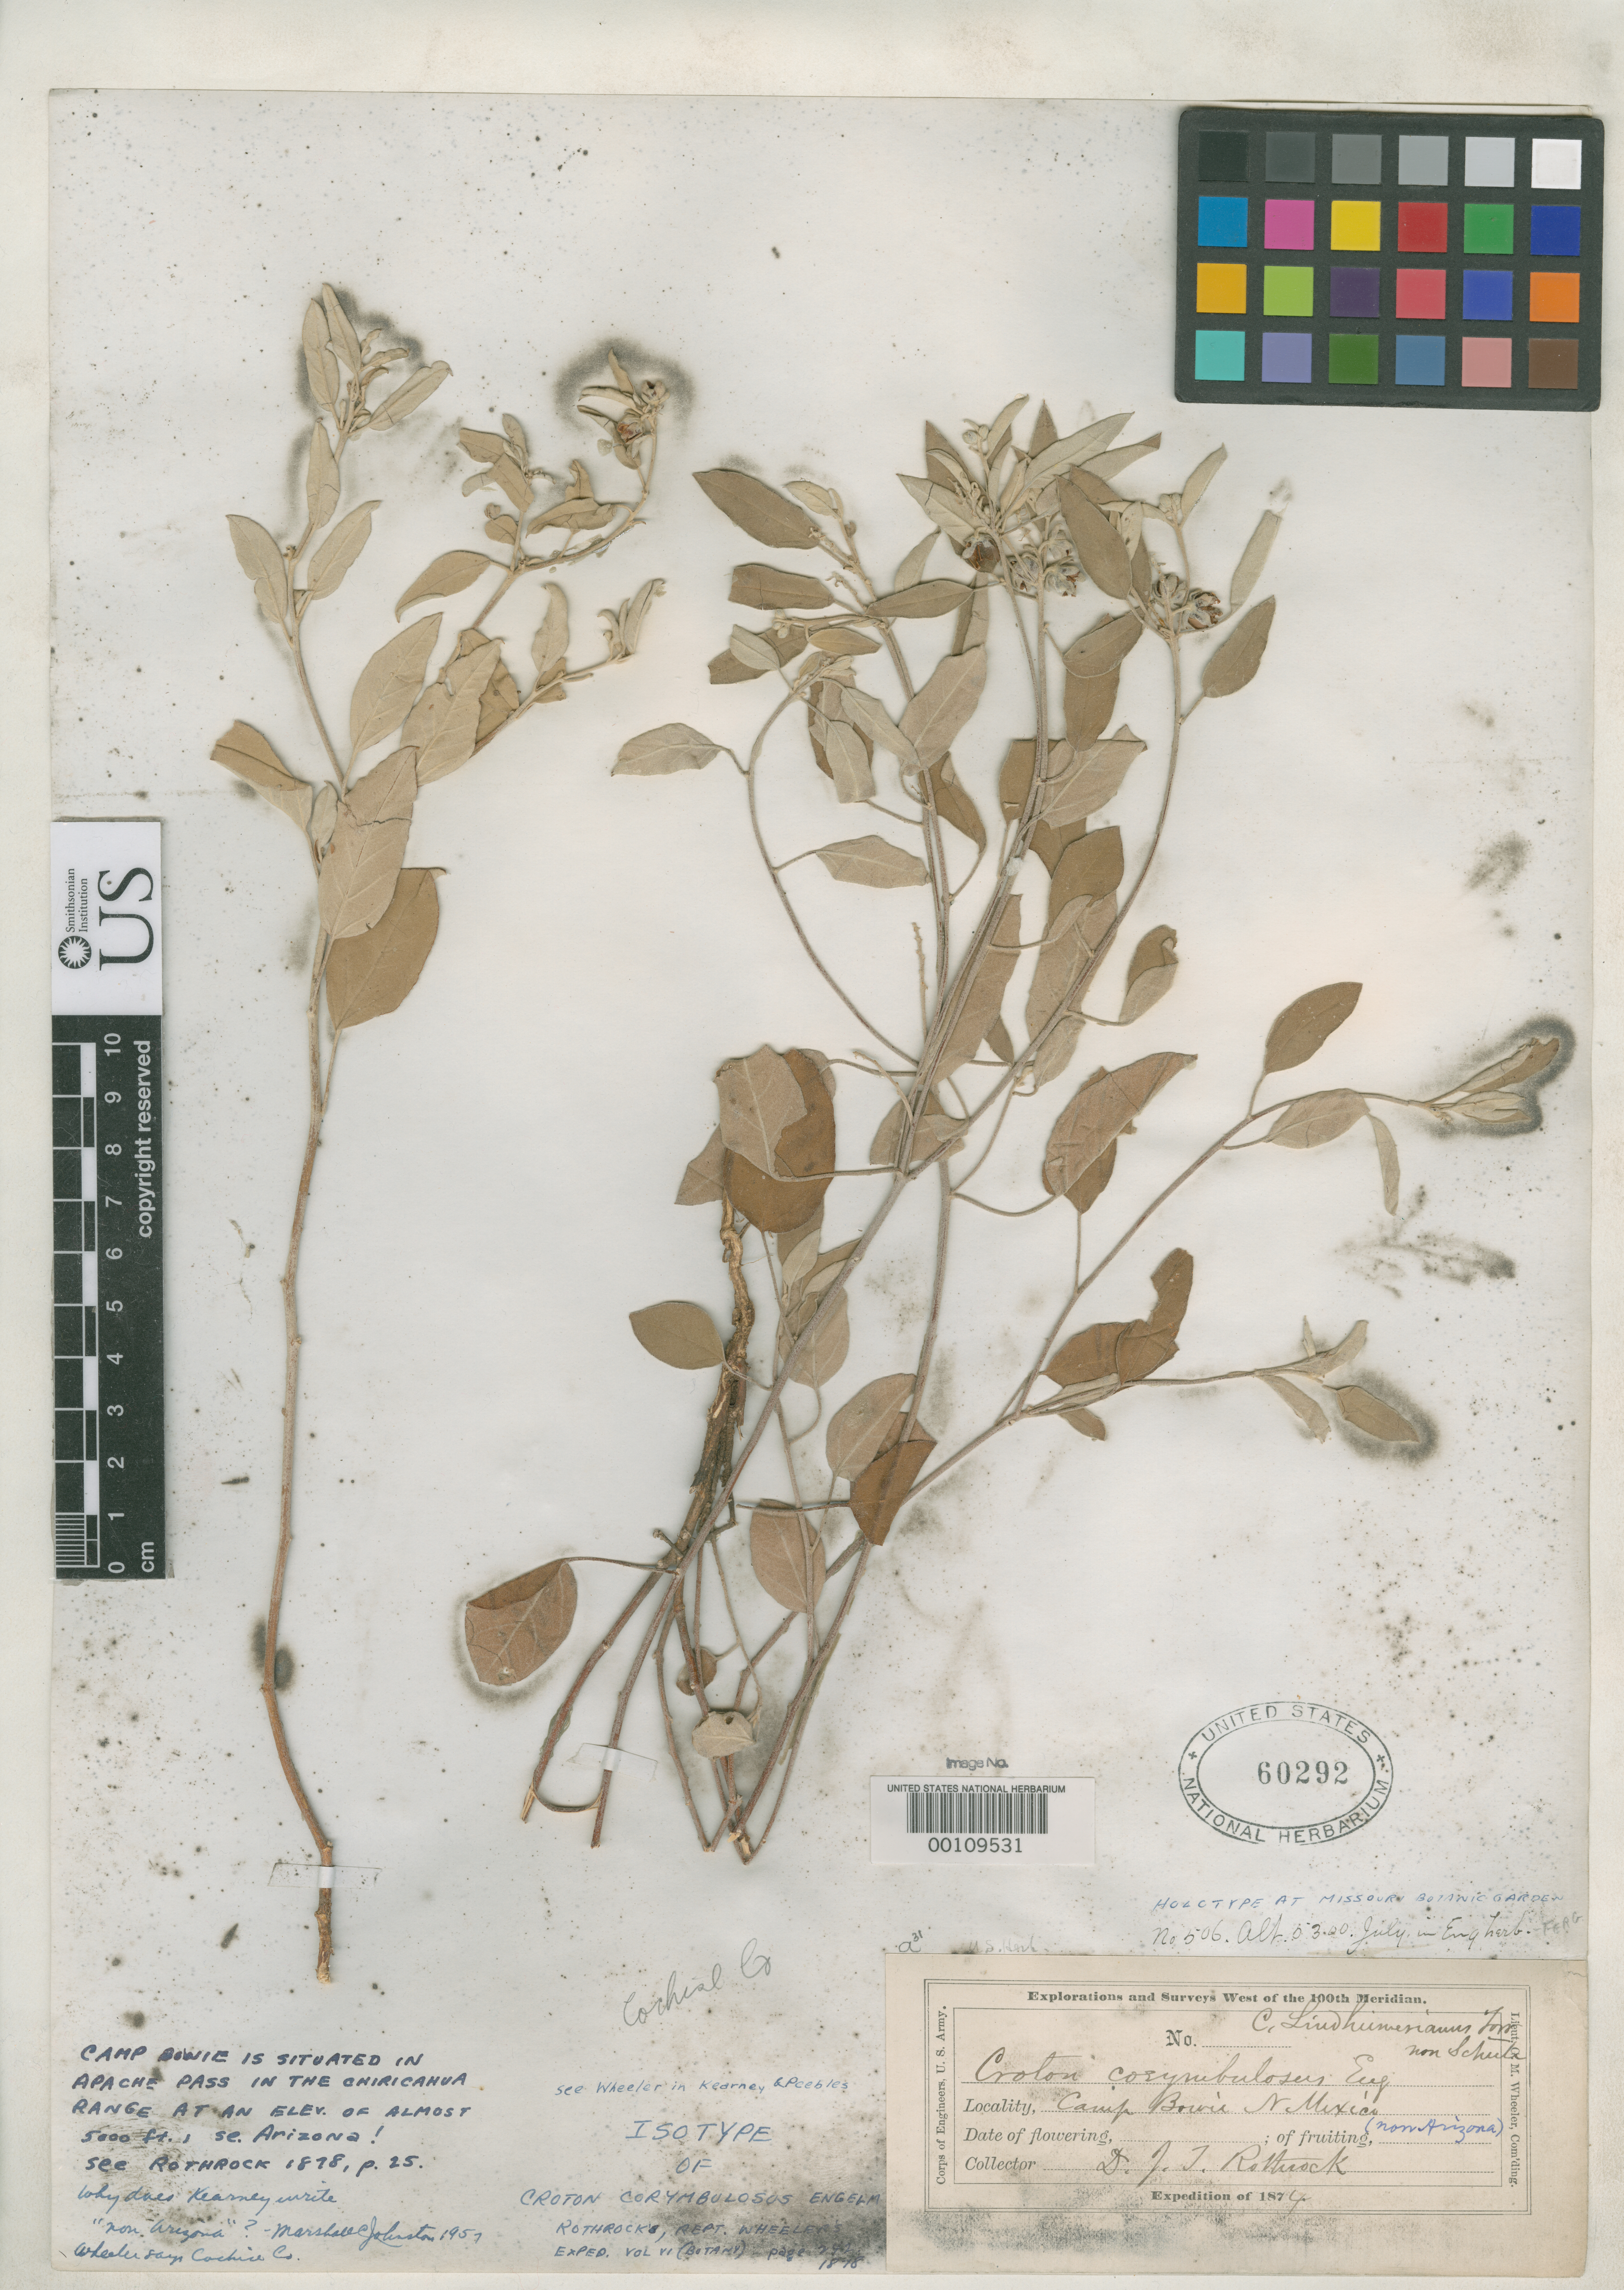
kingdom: Plantae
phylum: Tracheophyta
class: Magnoliopsida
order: Malpighiales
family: Euphorbiaceae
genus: Croton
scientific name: Croton corymbulosus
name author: Engelm.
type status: Isosyntype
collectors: J. T. Rothrock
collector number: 506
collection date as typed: Jul 1874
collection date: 1874-07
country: United States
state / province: New Mexico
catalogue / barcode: US 60292